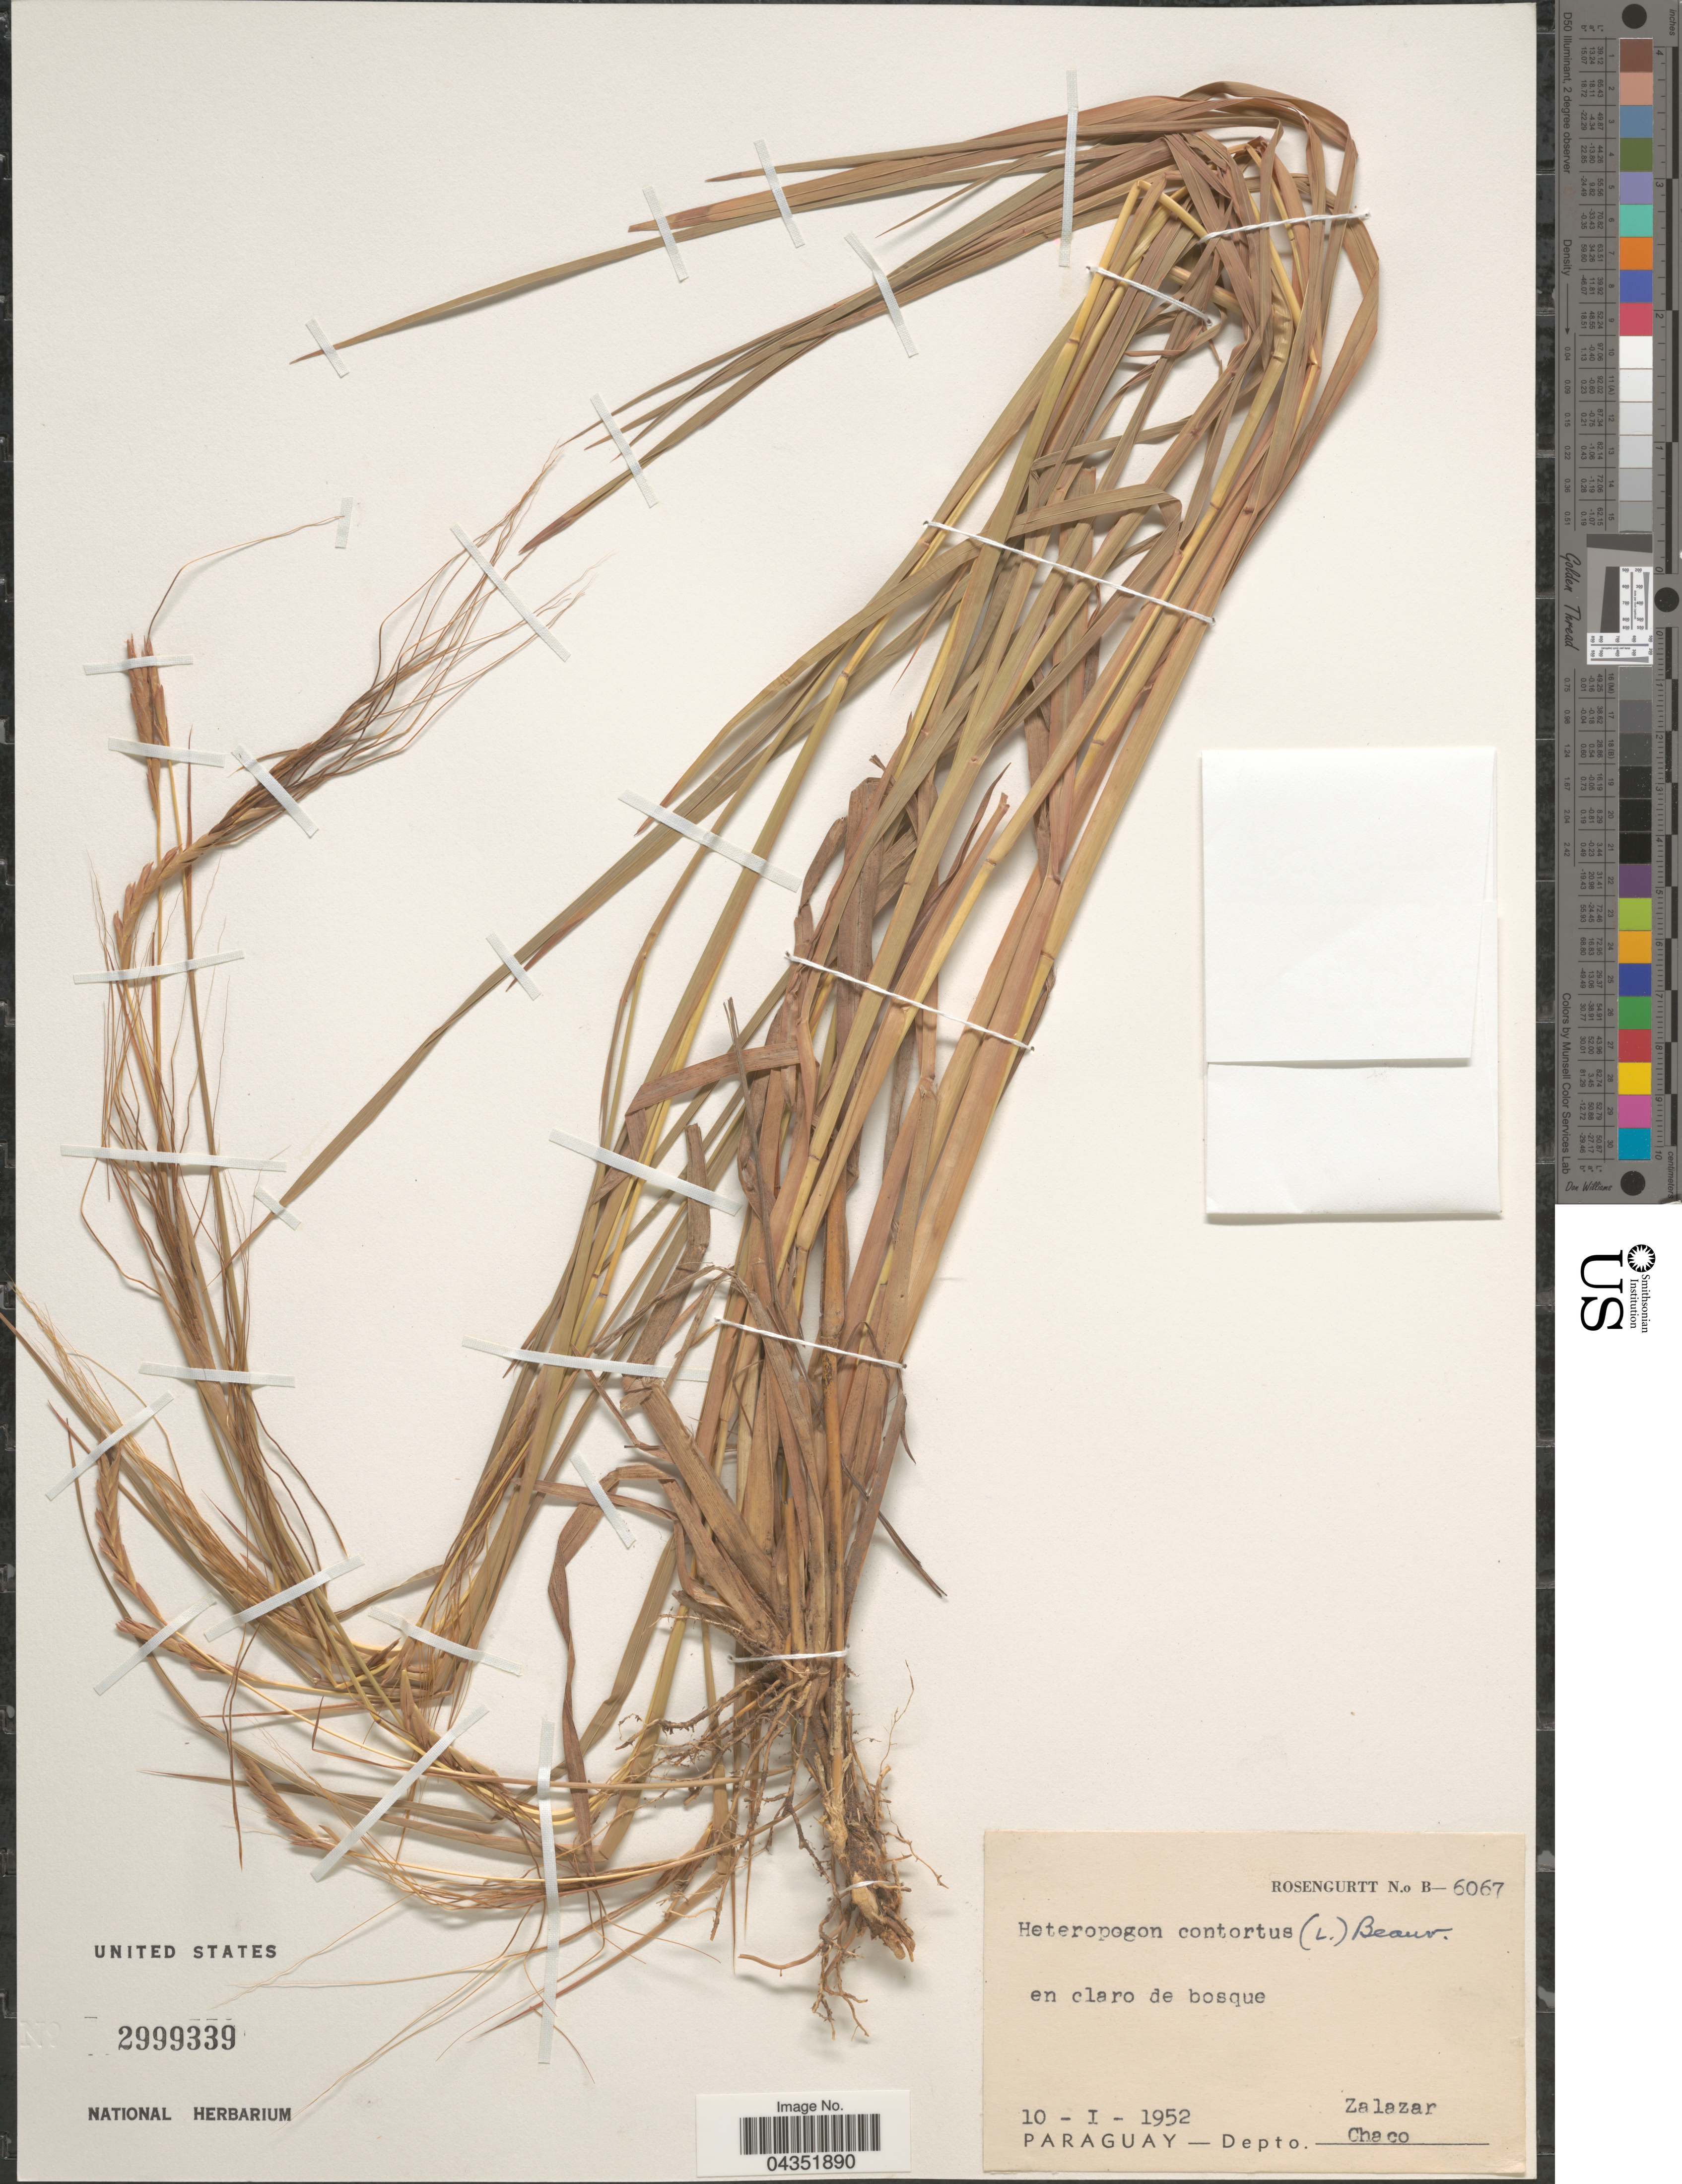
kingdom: Plantae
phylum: Tracheophyta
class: Liliopsida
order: Poales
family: Poaceae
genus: Heteropogon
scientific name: Heteropogon contortus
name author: (L.) P. Beauv. ex Roem. & Schult.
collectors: Rosengurtt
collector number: B-6067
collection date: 1952-01-10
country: Argentina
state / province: Chaco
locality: Zalazar. Depto. Chaco.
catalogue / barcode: US 2999339